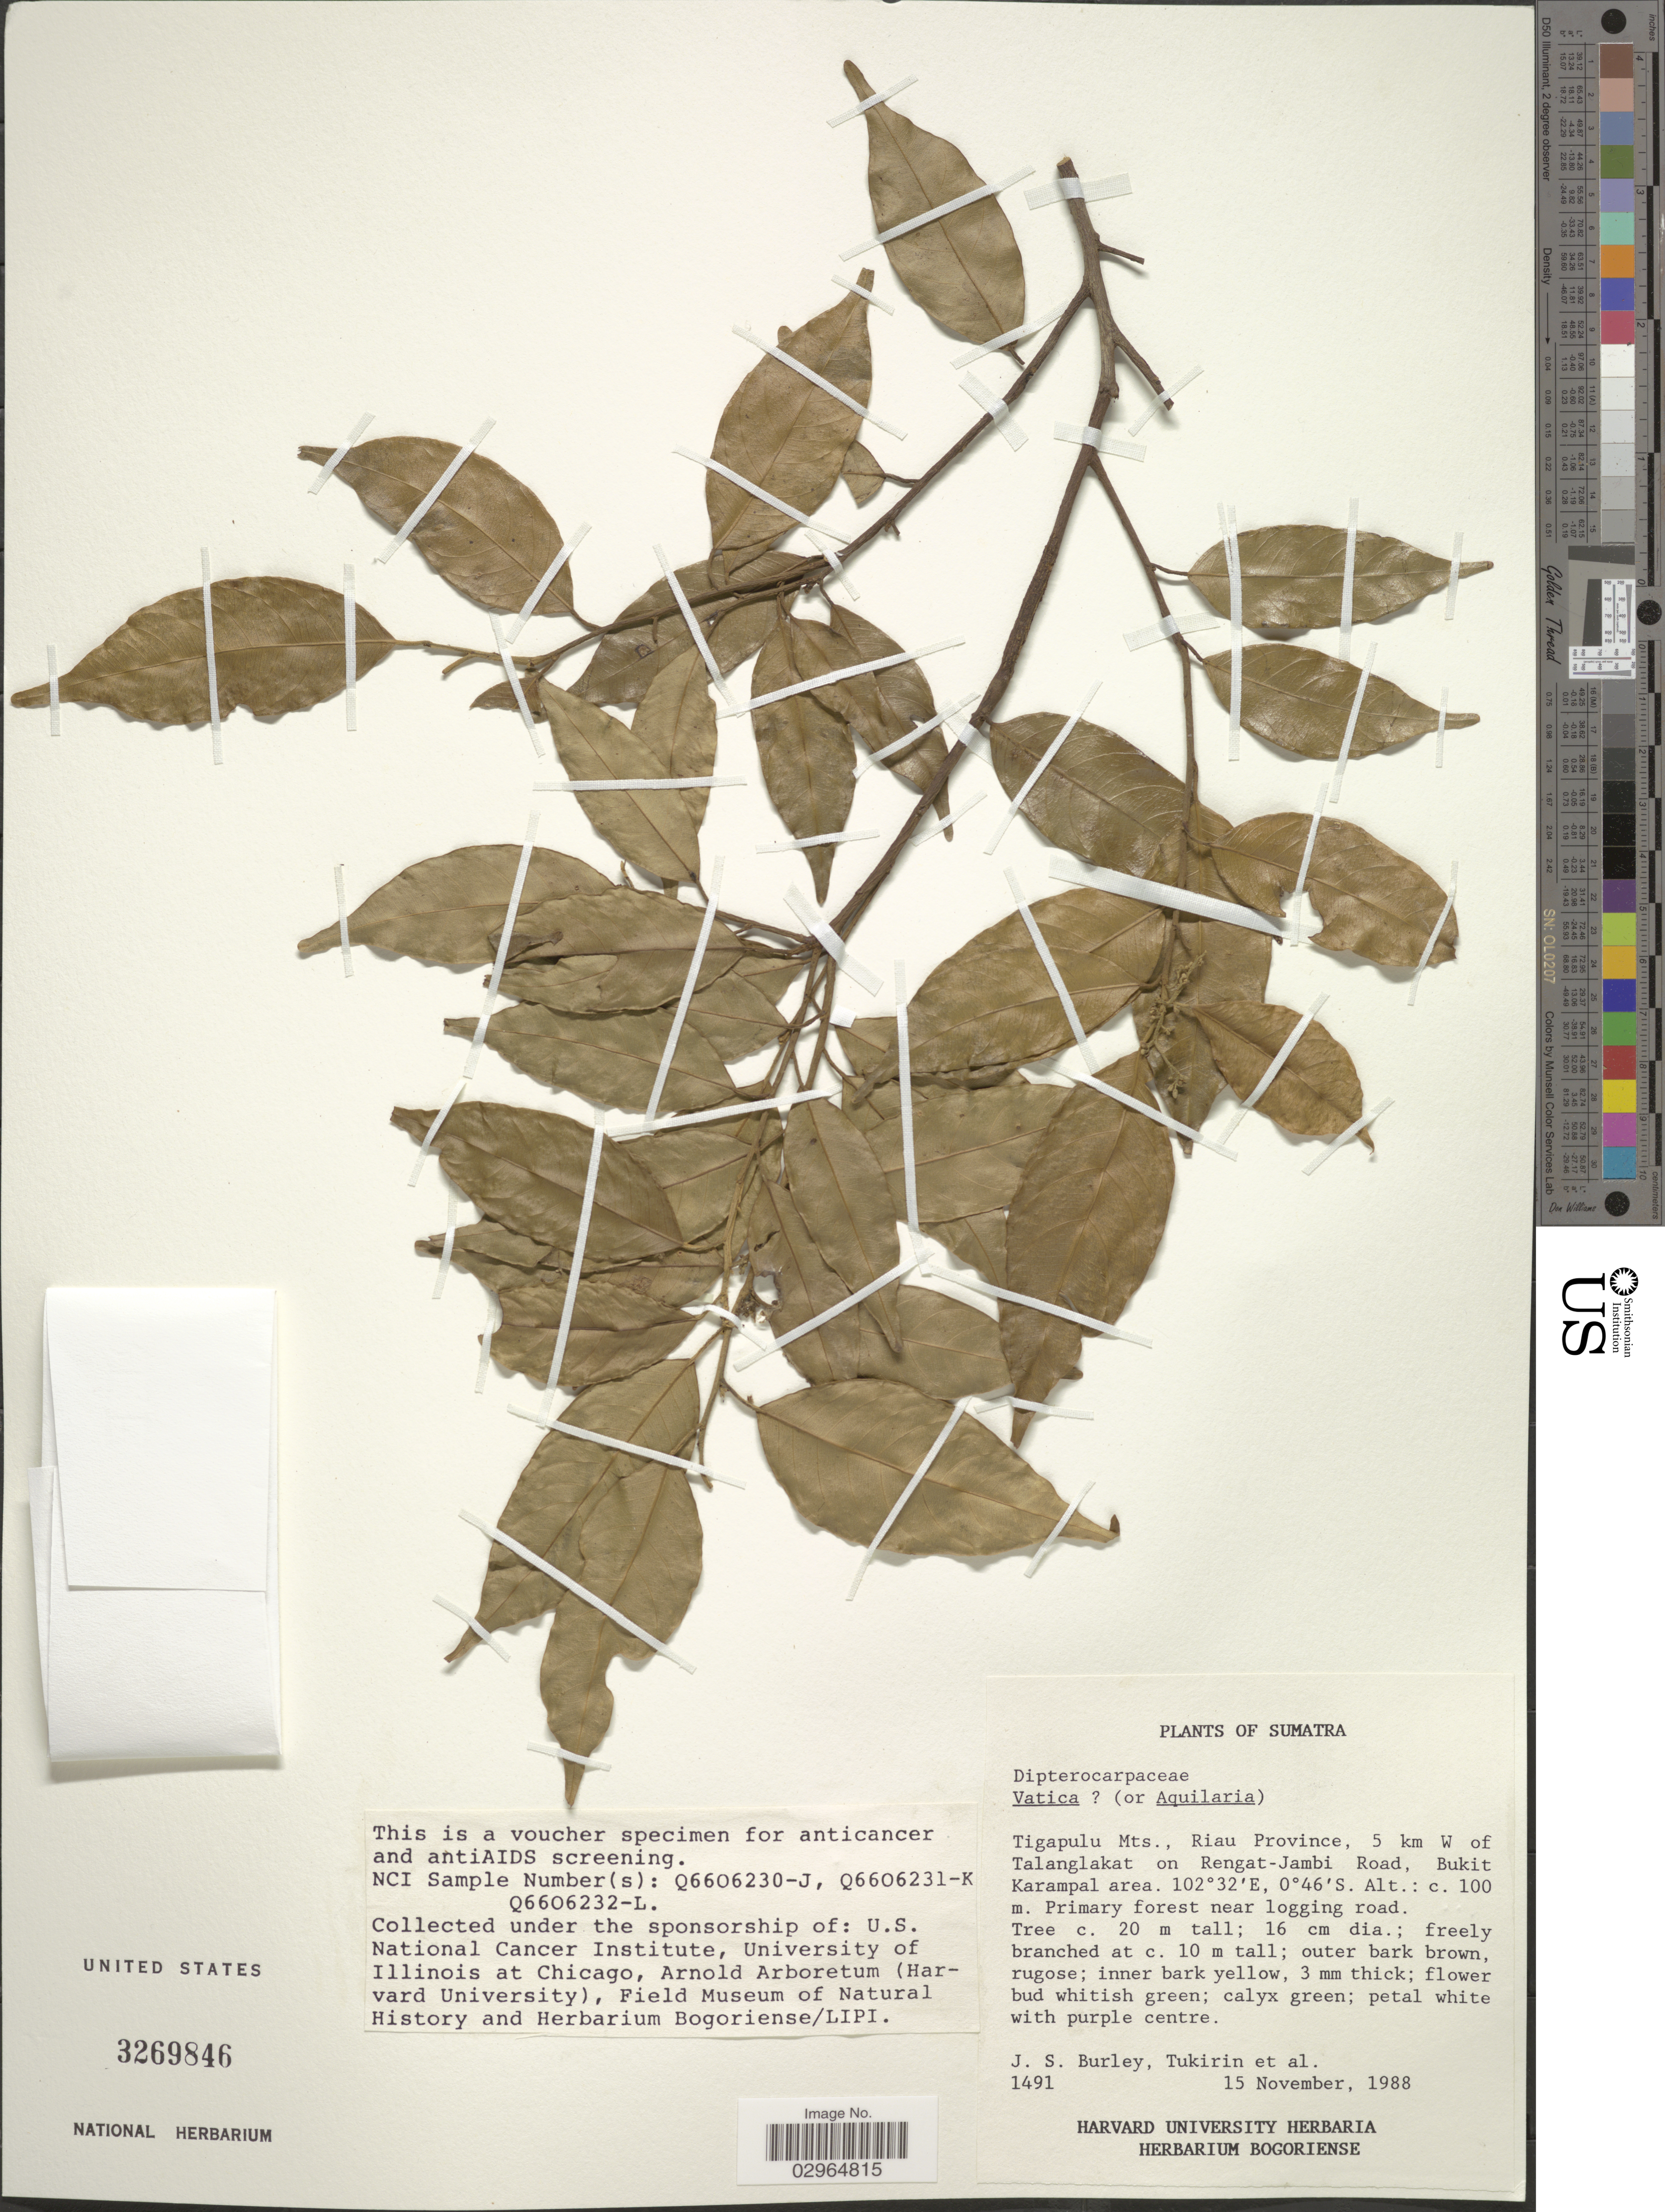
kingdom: Plantae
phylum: Tracheophyta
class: Magnoliopsida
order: Malvales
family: Dipterocarpaceae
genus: Vatica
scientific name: Vatica sp.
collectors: J. S. Burley, -. Tukirin & et al.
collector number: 1491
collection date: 1988-11-15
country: Indonesia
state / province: Sumatra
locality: Tigapulu Mts., Riau Province, 5 km W of Talanglakat on Rengat-Jambi Road, Bukit Karampal area. Primary forest near logging road.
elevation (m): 100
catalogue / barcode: US 3269846